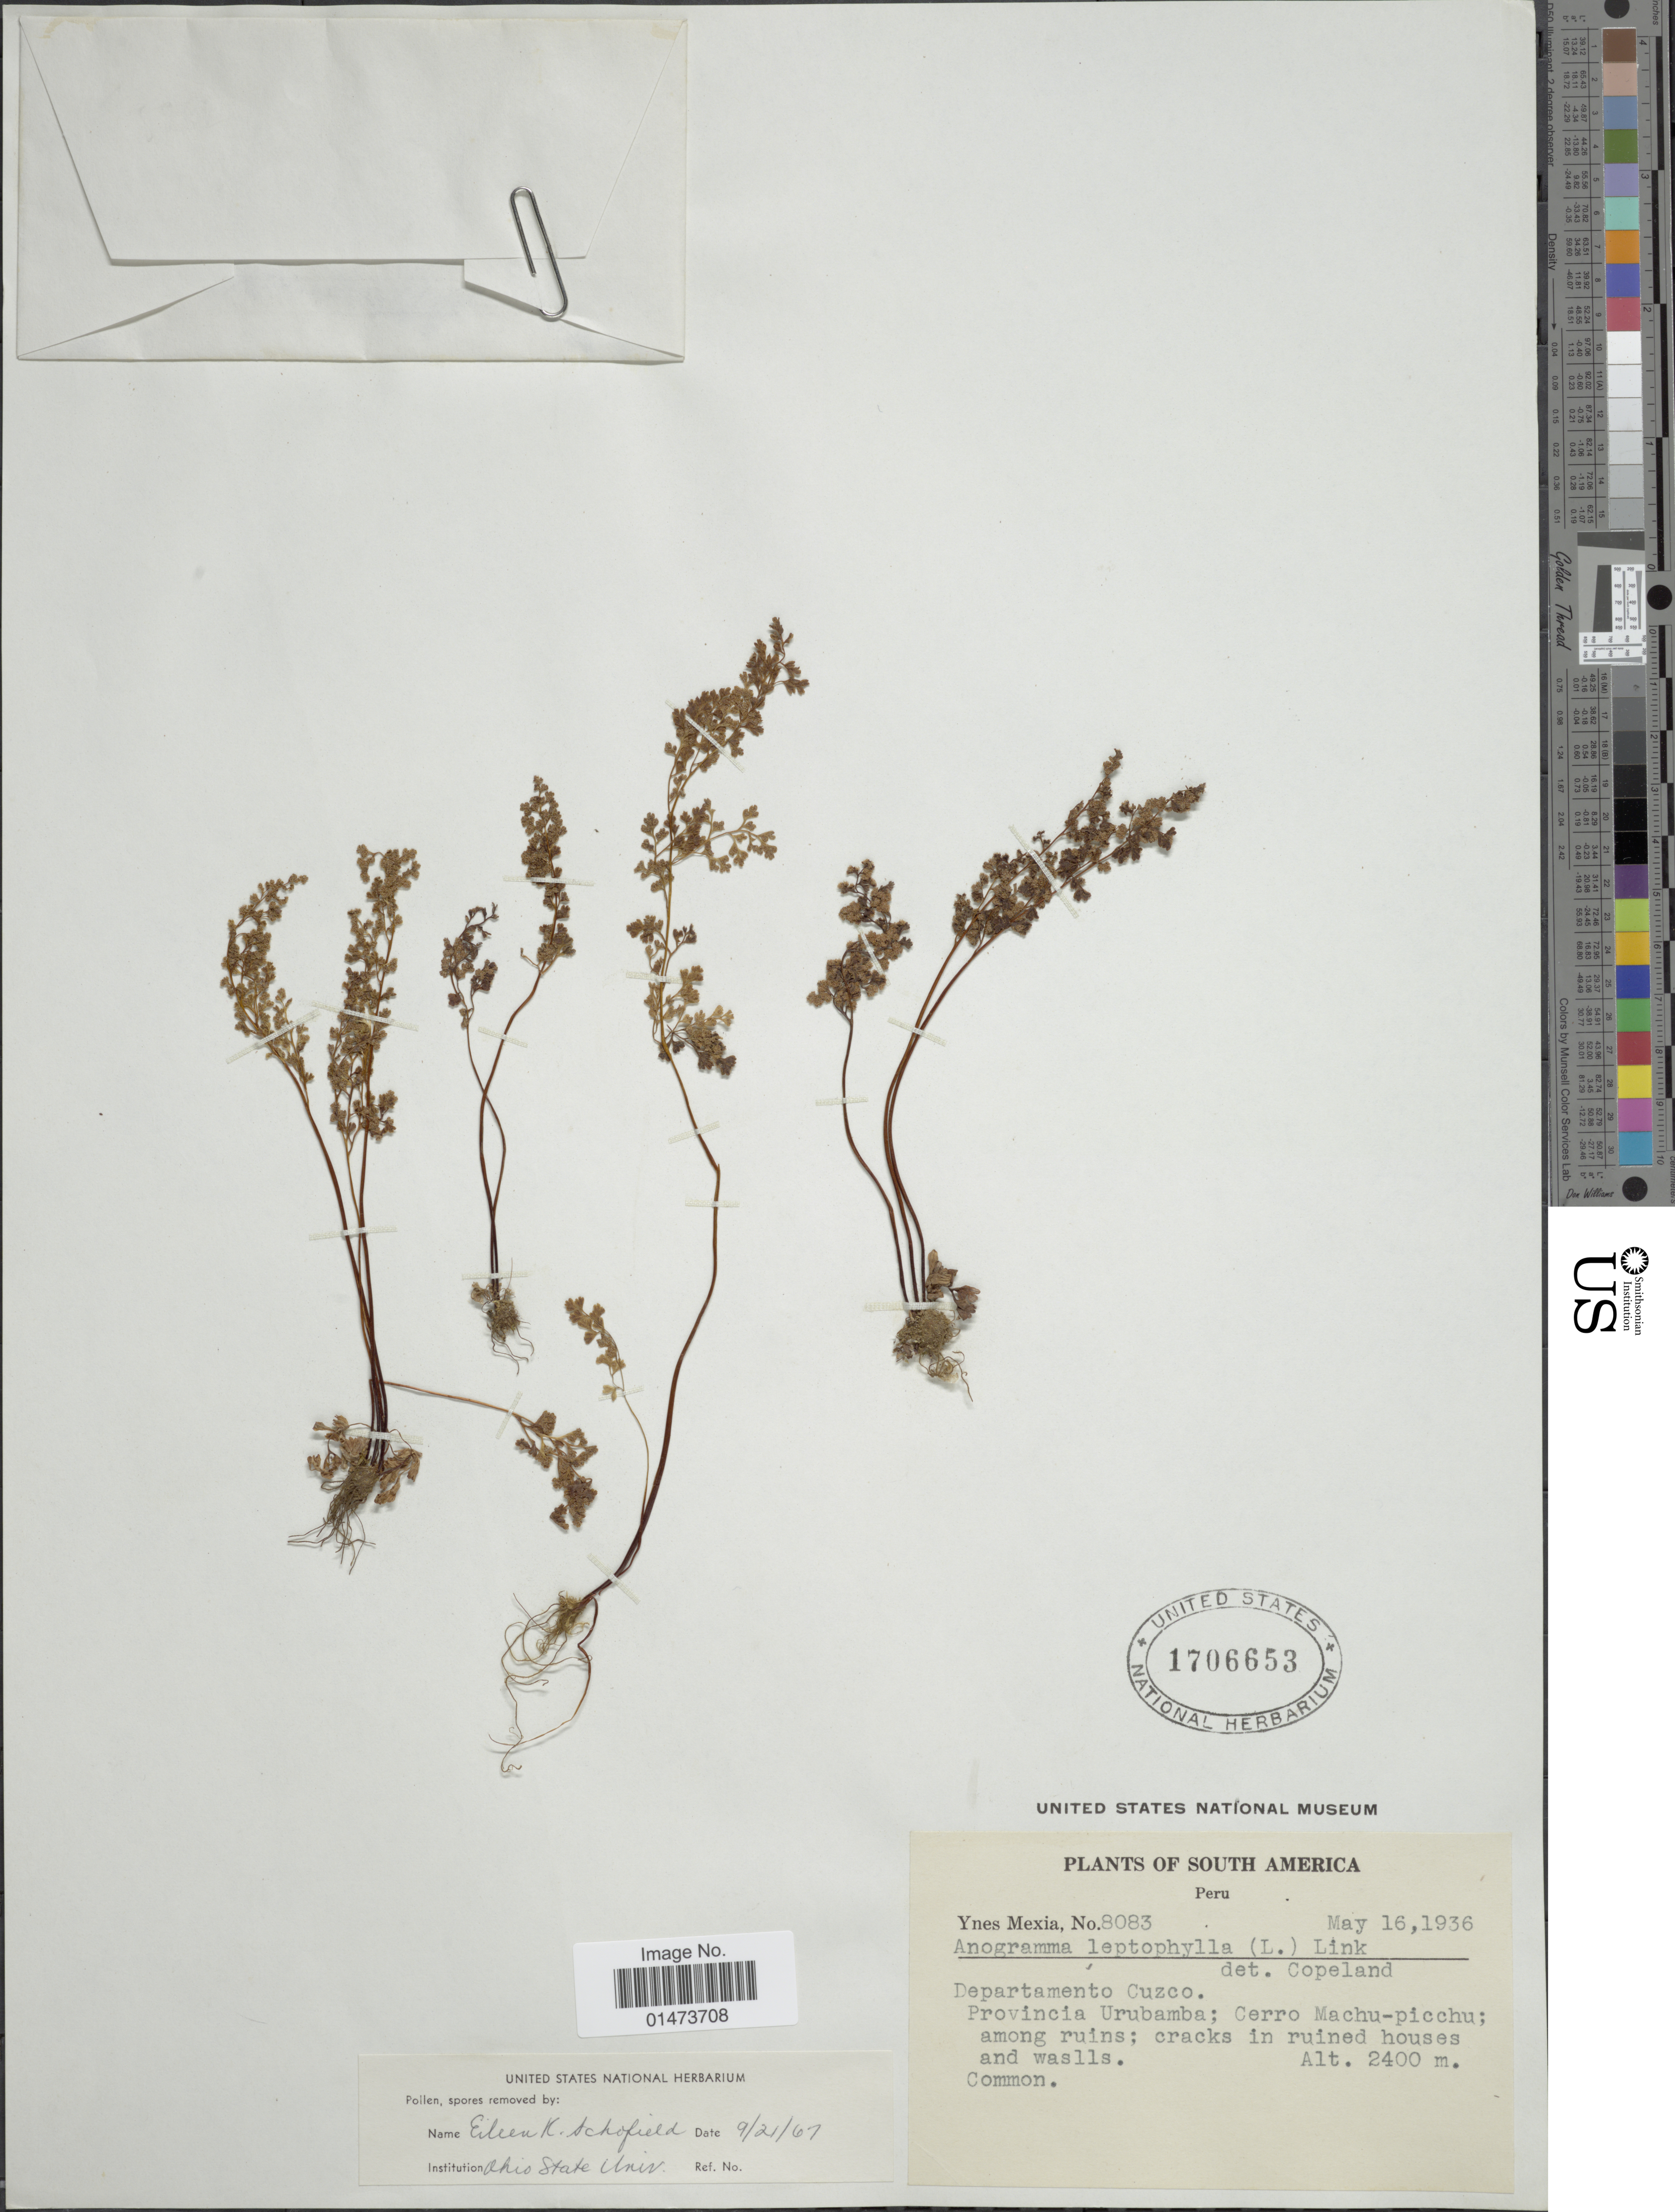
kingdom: Plantae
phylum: Tracheophyta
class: Polypodiopsida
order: Polypodiales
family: Pteridaceae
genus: Anogramma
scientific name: Anogramma leptophylla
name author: (L.) Link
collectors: Y. Mexia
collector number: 8083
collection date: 1936-05-16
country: Peru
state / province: Cusco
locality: Cuzco, Prov. Urubamba; Cerro Machu-picchu; among ruins.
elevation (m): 2400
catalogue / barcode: US 1706653